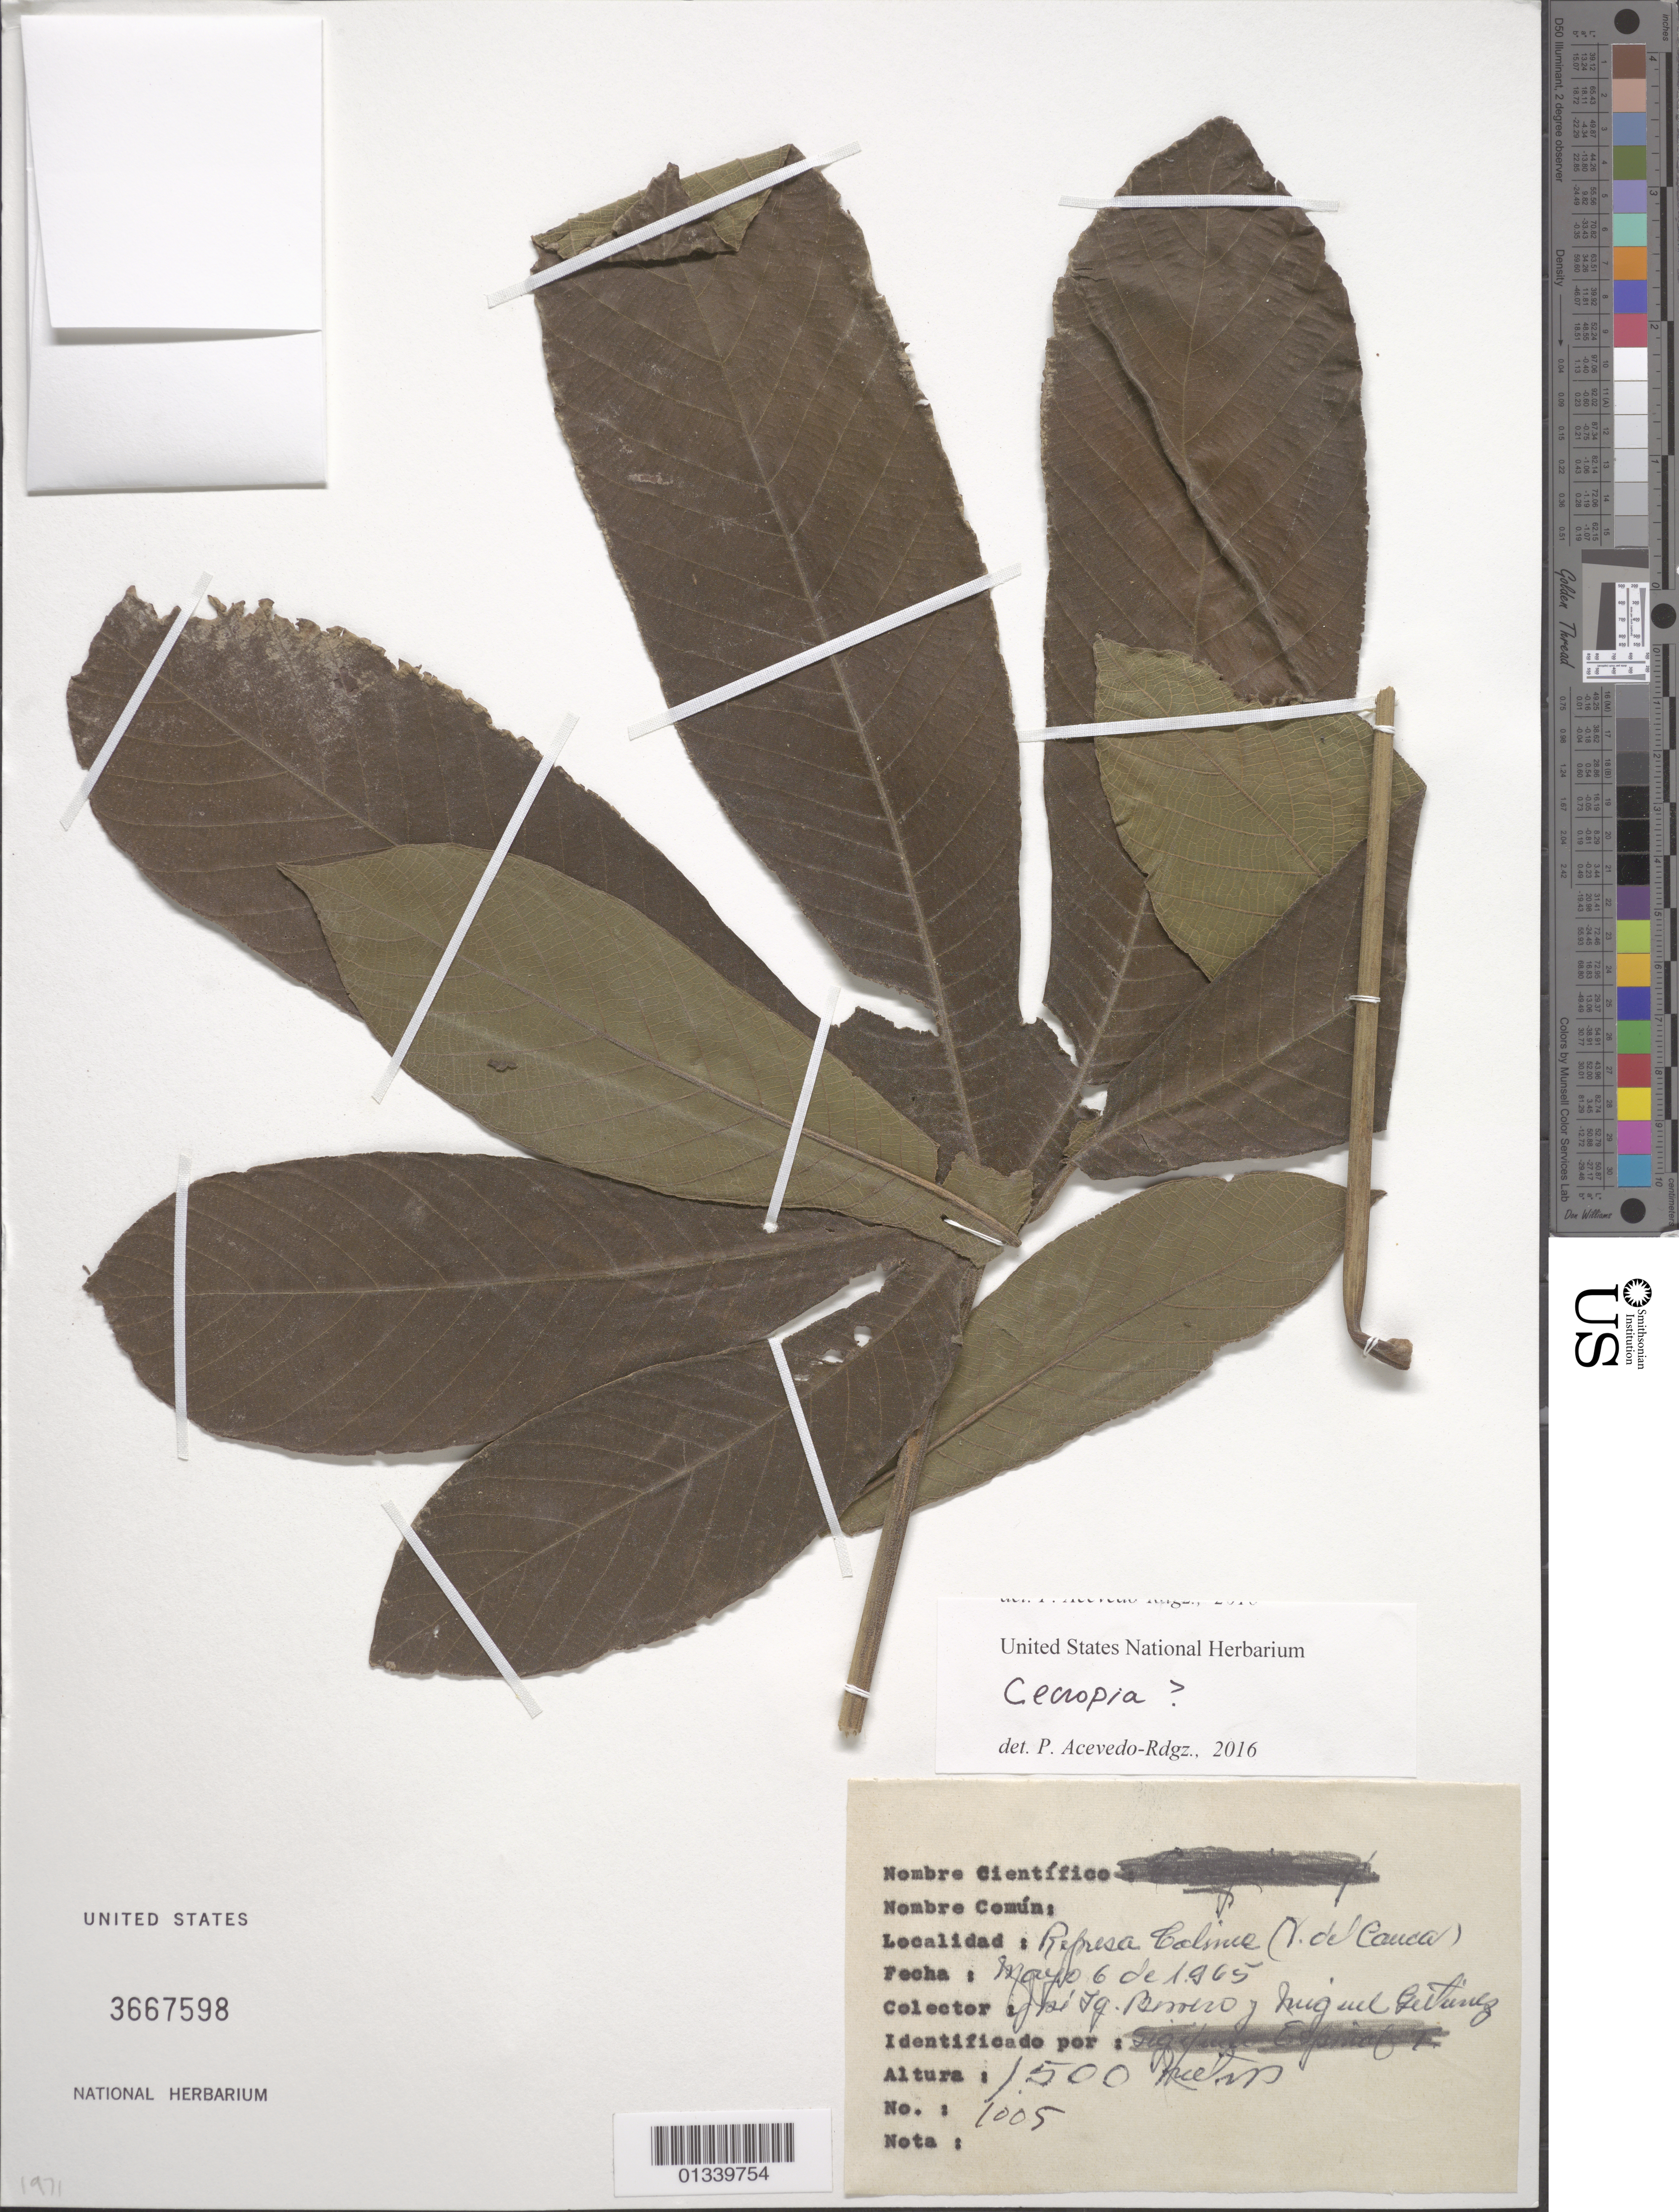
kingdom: Plantae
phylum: Tracheophyta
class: Magnoliopsida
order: Rosales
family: Urticaceae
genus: Cecropia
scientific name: Cecropia sp.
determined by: Acevedo-Rodríguez, P., (BOT), Smithsonian Institution - National Museum of Natural History (UNITED STATES)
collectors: J. Borrero & M. Gutierrez A.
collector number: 1005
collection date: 1965-05-06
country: Colombia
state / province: Valle del Cauca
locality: Represa Calima (V. del Cauca).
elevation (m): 1500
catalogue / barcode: US 3667598